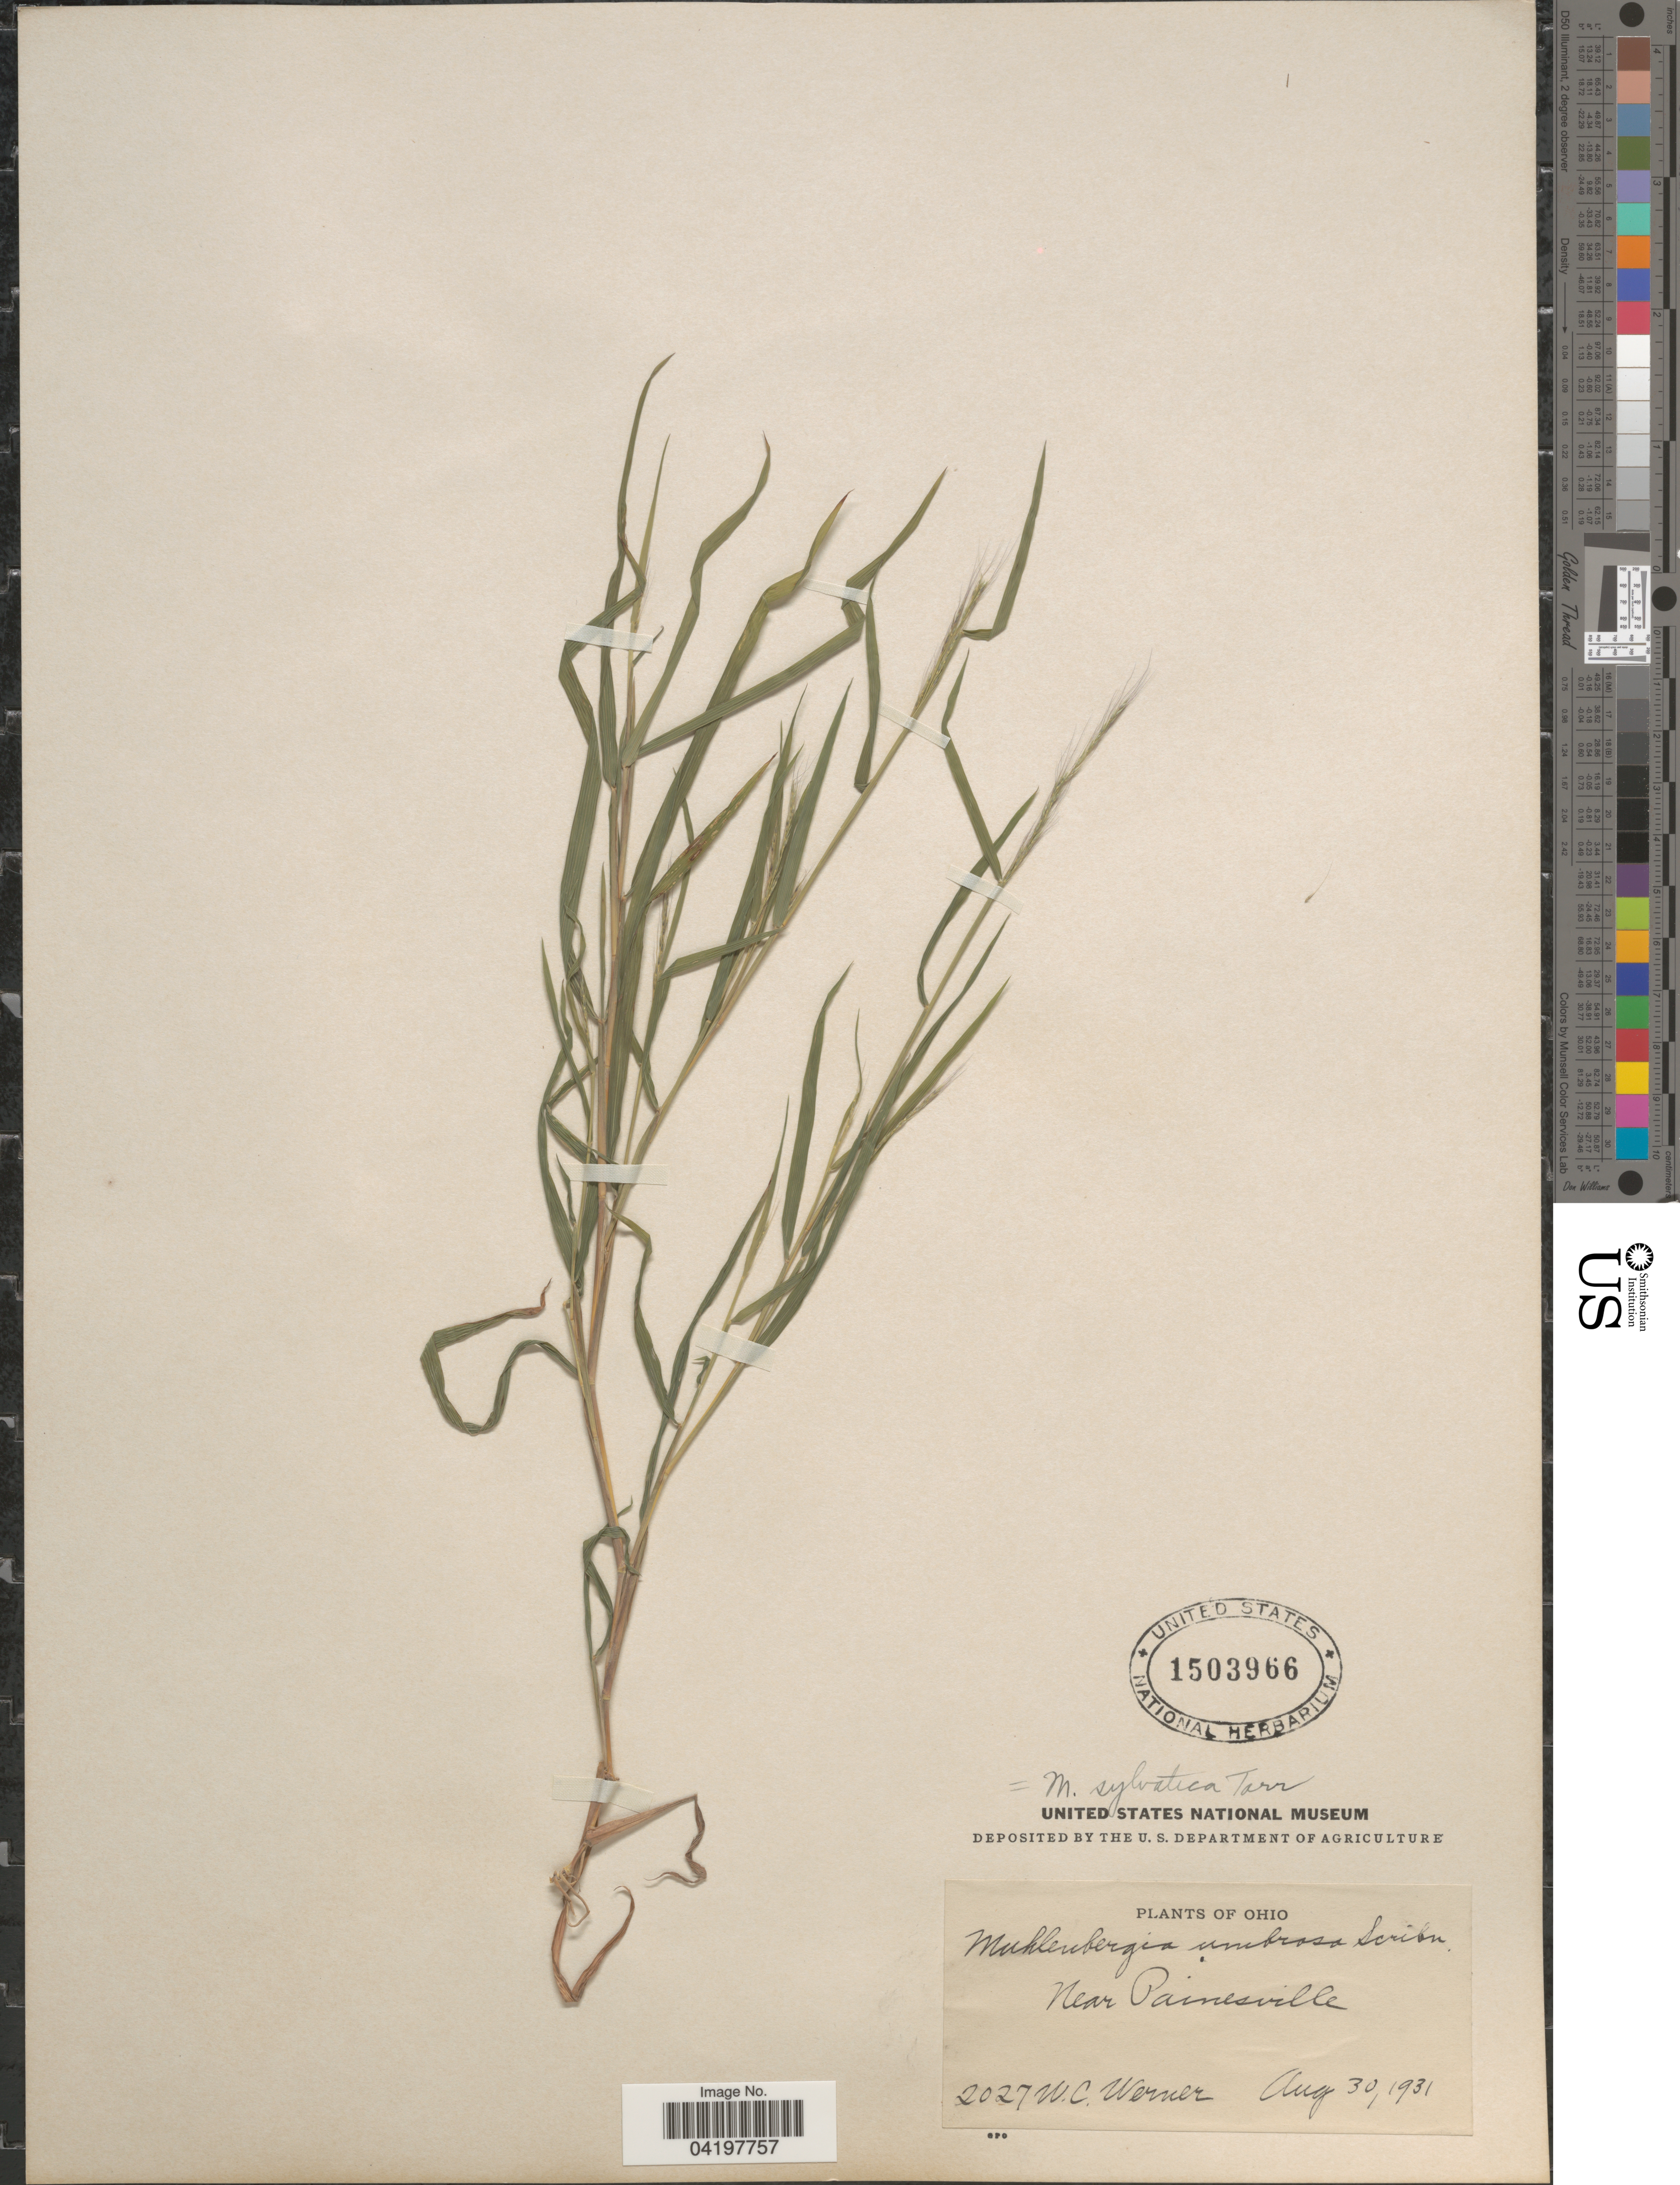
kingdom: Plantae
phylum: Tracheophyta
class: Liliopsida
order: Poales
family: Poaceae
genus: Muhlenbergia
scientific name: Muhlenbergia sylvatica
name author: (Torr.) Torr. ex A. Gray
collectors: W. Werner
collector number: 2027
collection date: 1931-08-30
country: United States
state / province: Ohio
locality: Near Painesville.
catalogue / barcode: US 1503966